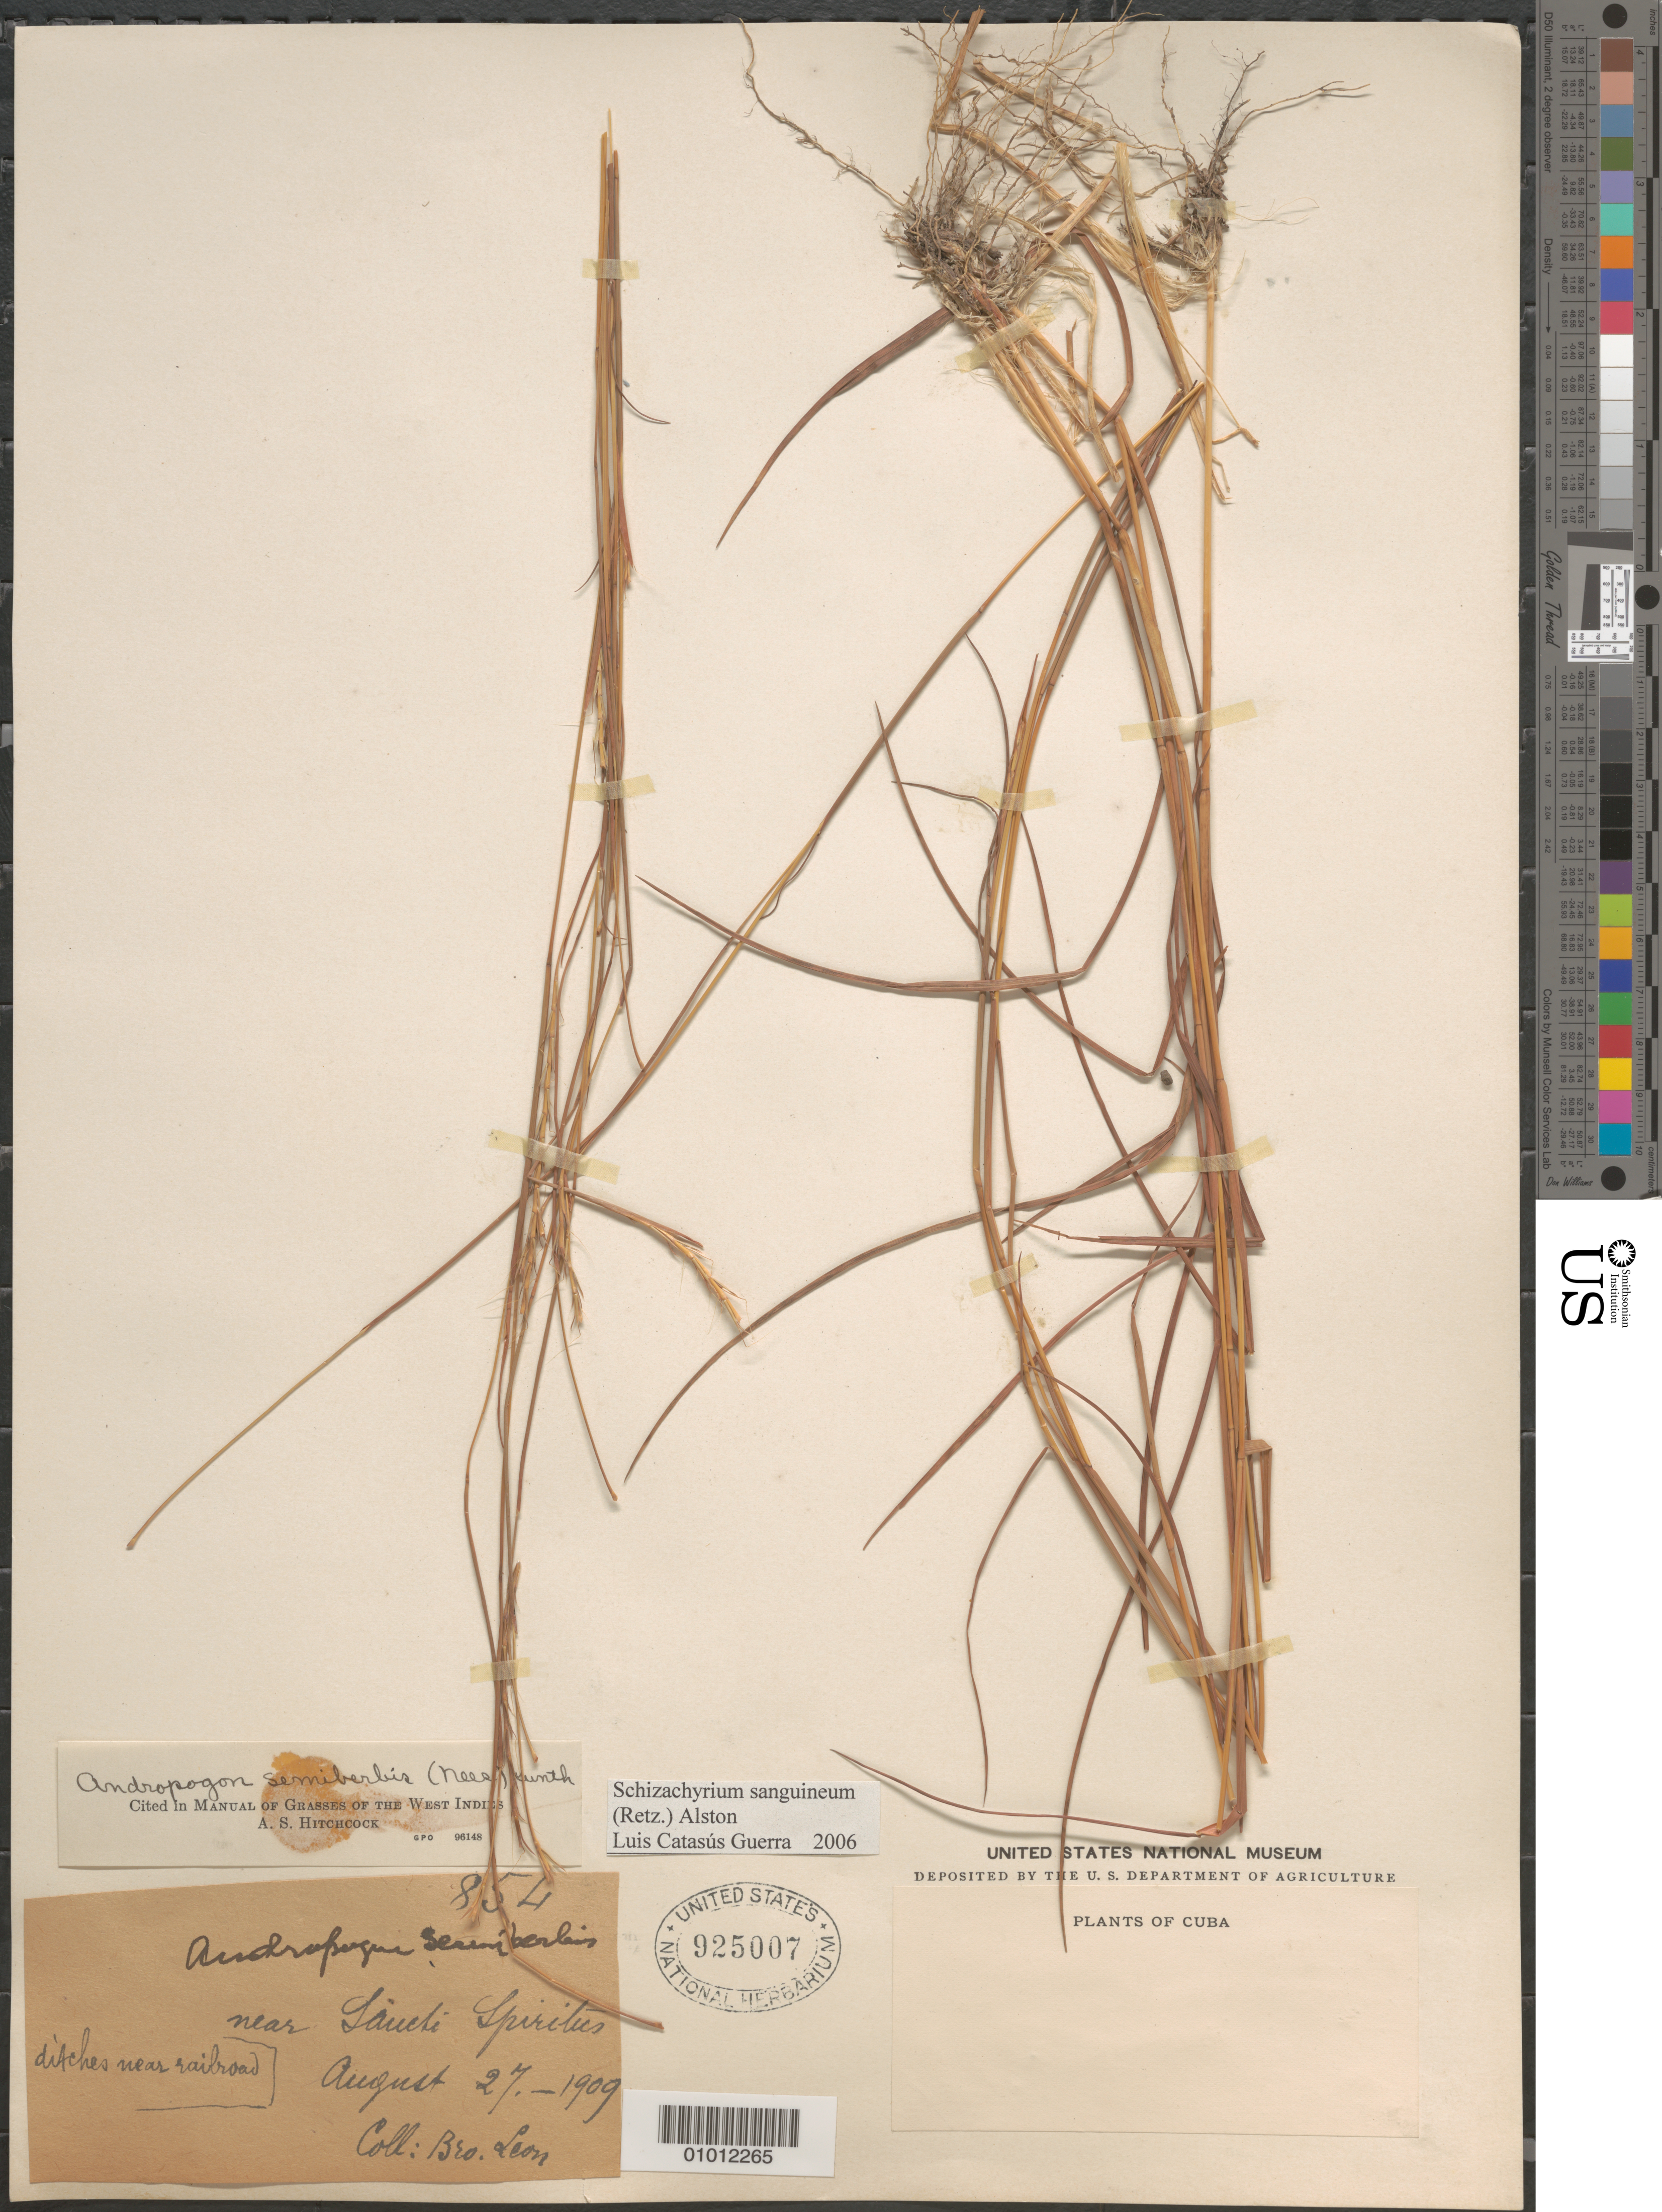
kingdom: Plantae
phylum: Tracheophyta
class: Liliopsida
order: Poales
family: Poaceae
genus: Schizachyrium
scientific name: Schizachyrium sanguineum var. sanguineum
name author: (Retz.) Alston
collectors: Bro. León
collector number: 854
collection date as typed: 27 Aug 1909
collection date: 1909-08-27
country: Cuba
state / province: Villa Clara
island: Cuba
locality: Near sancti Spiritus, ditches near railroad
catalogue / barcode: US 925007